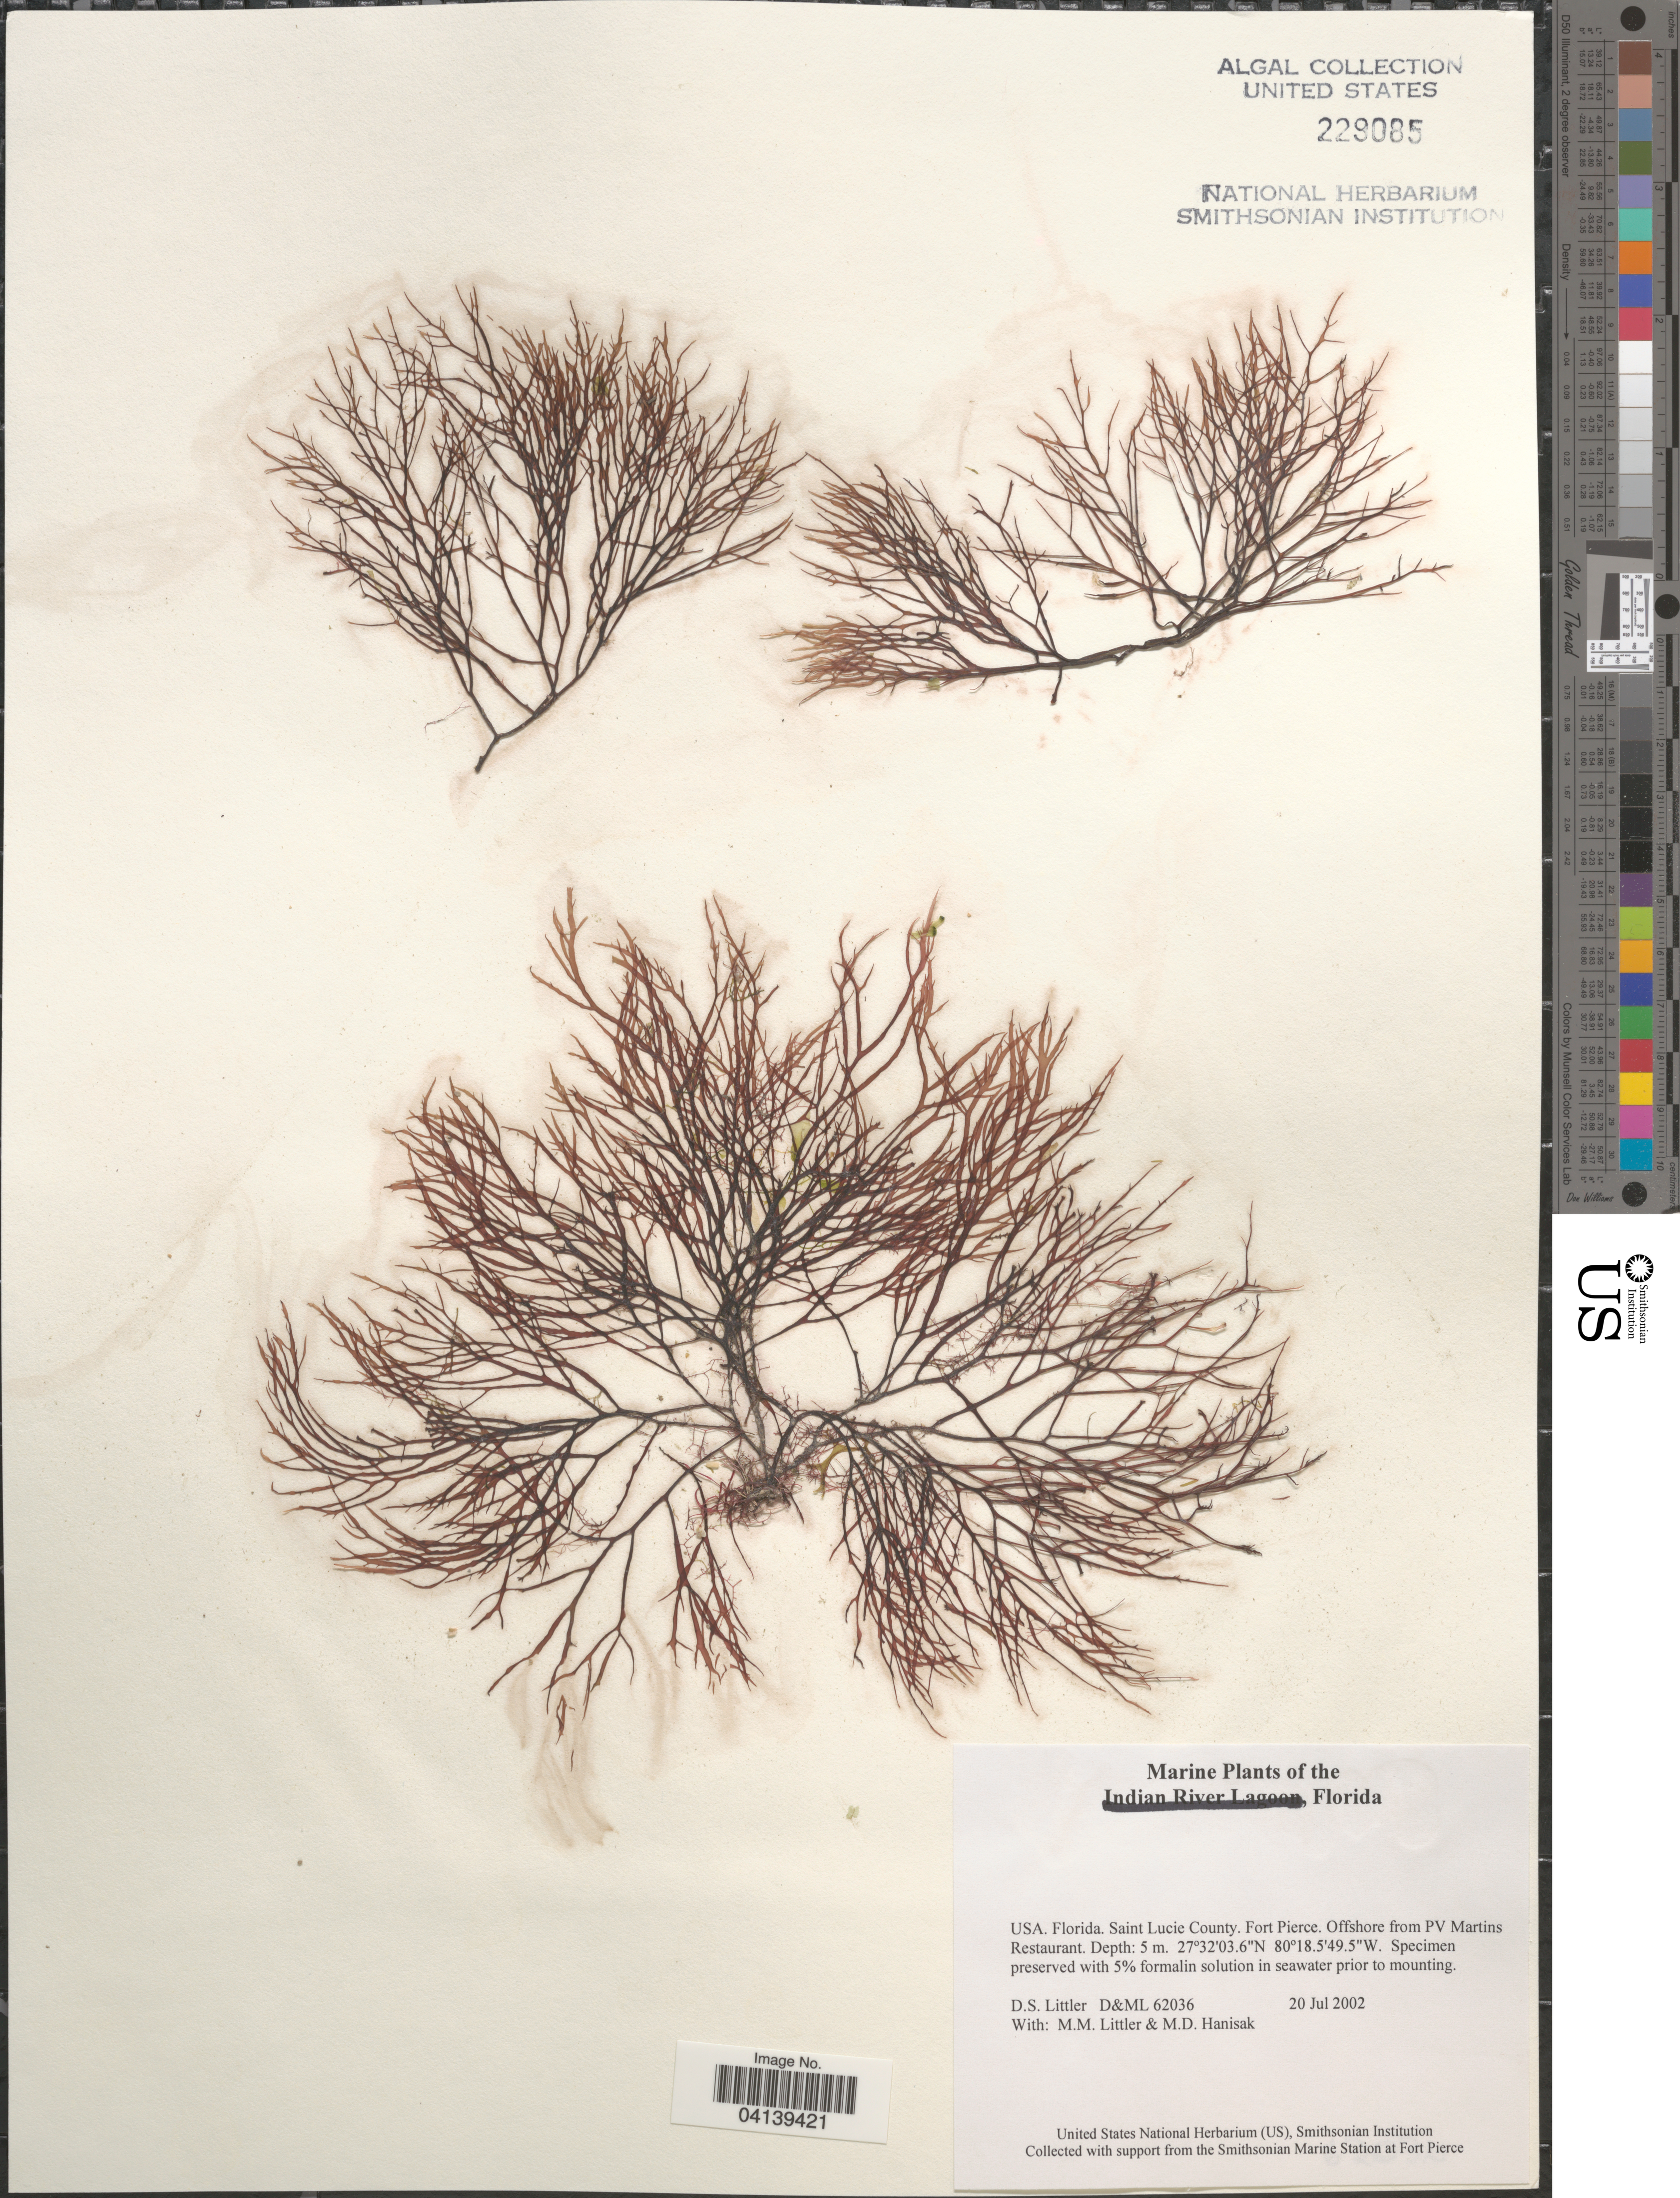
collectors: D. S. Littler & M. Hanisak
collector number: D&ML62036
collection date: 2002-07-20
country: United States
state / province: Florida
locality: Saint Lucie County. Fort Pierce. Offshore from PV Martins Restaurant.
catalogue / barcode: US 229085